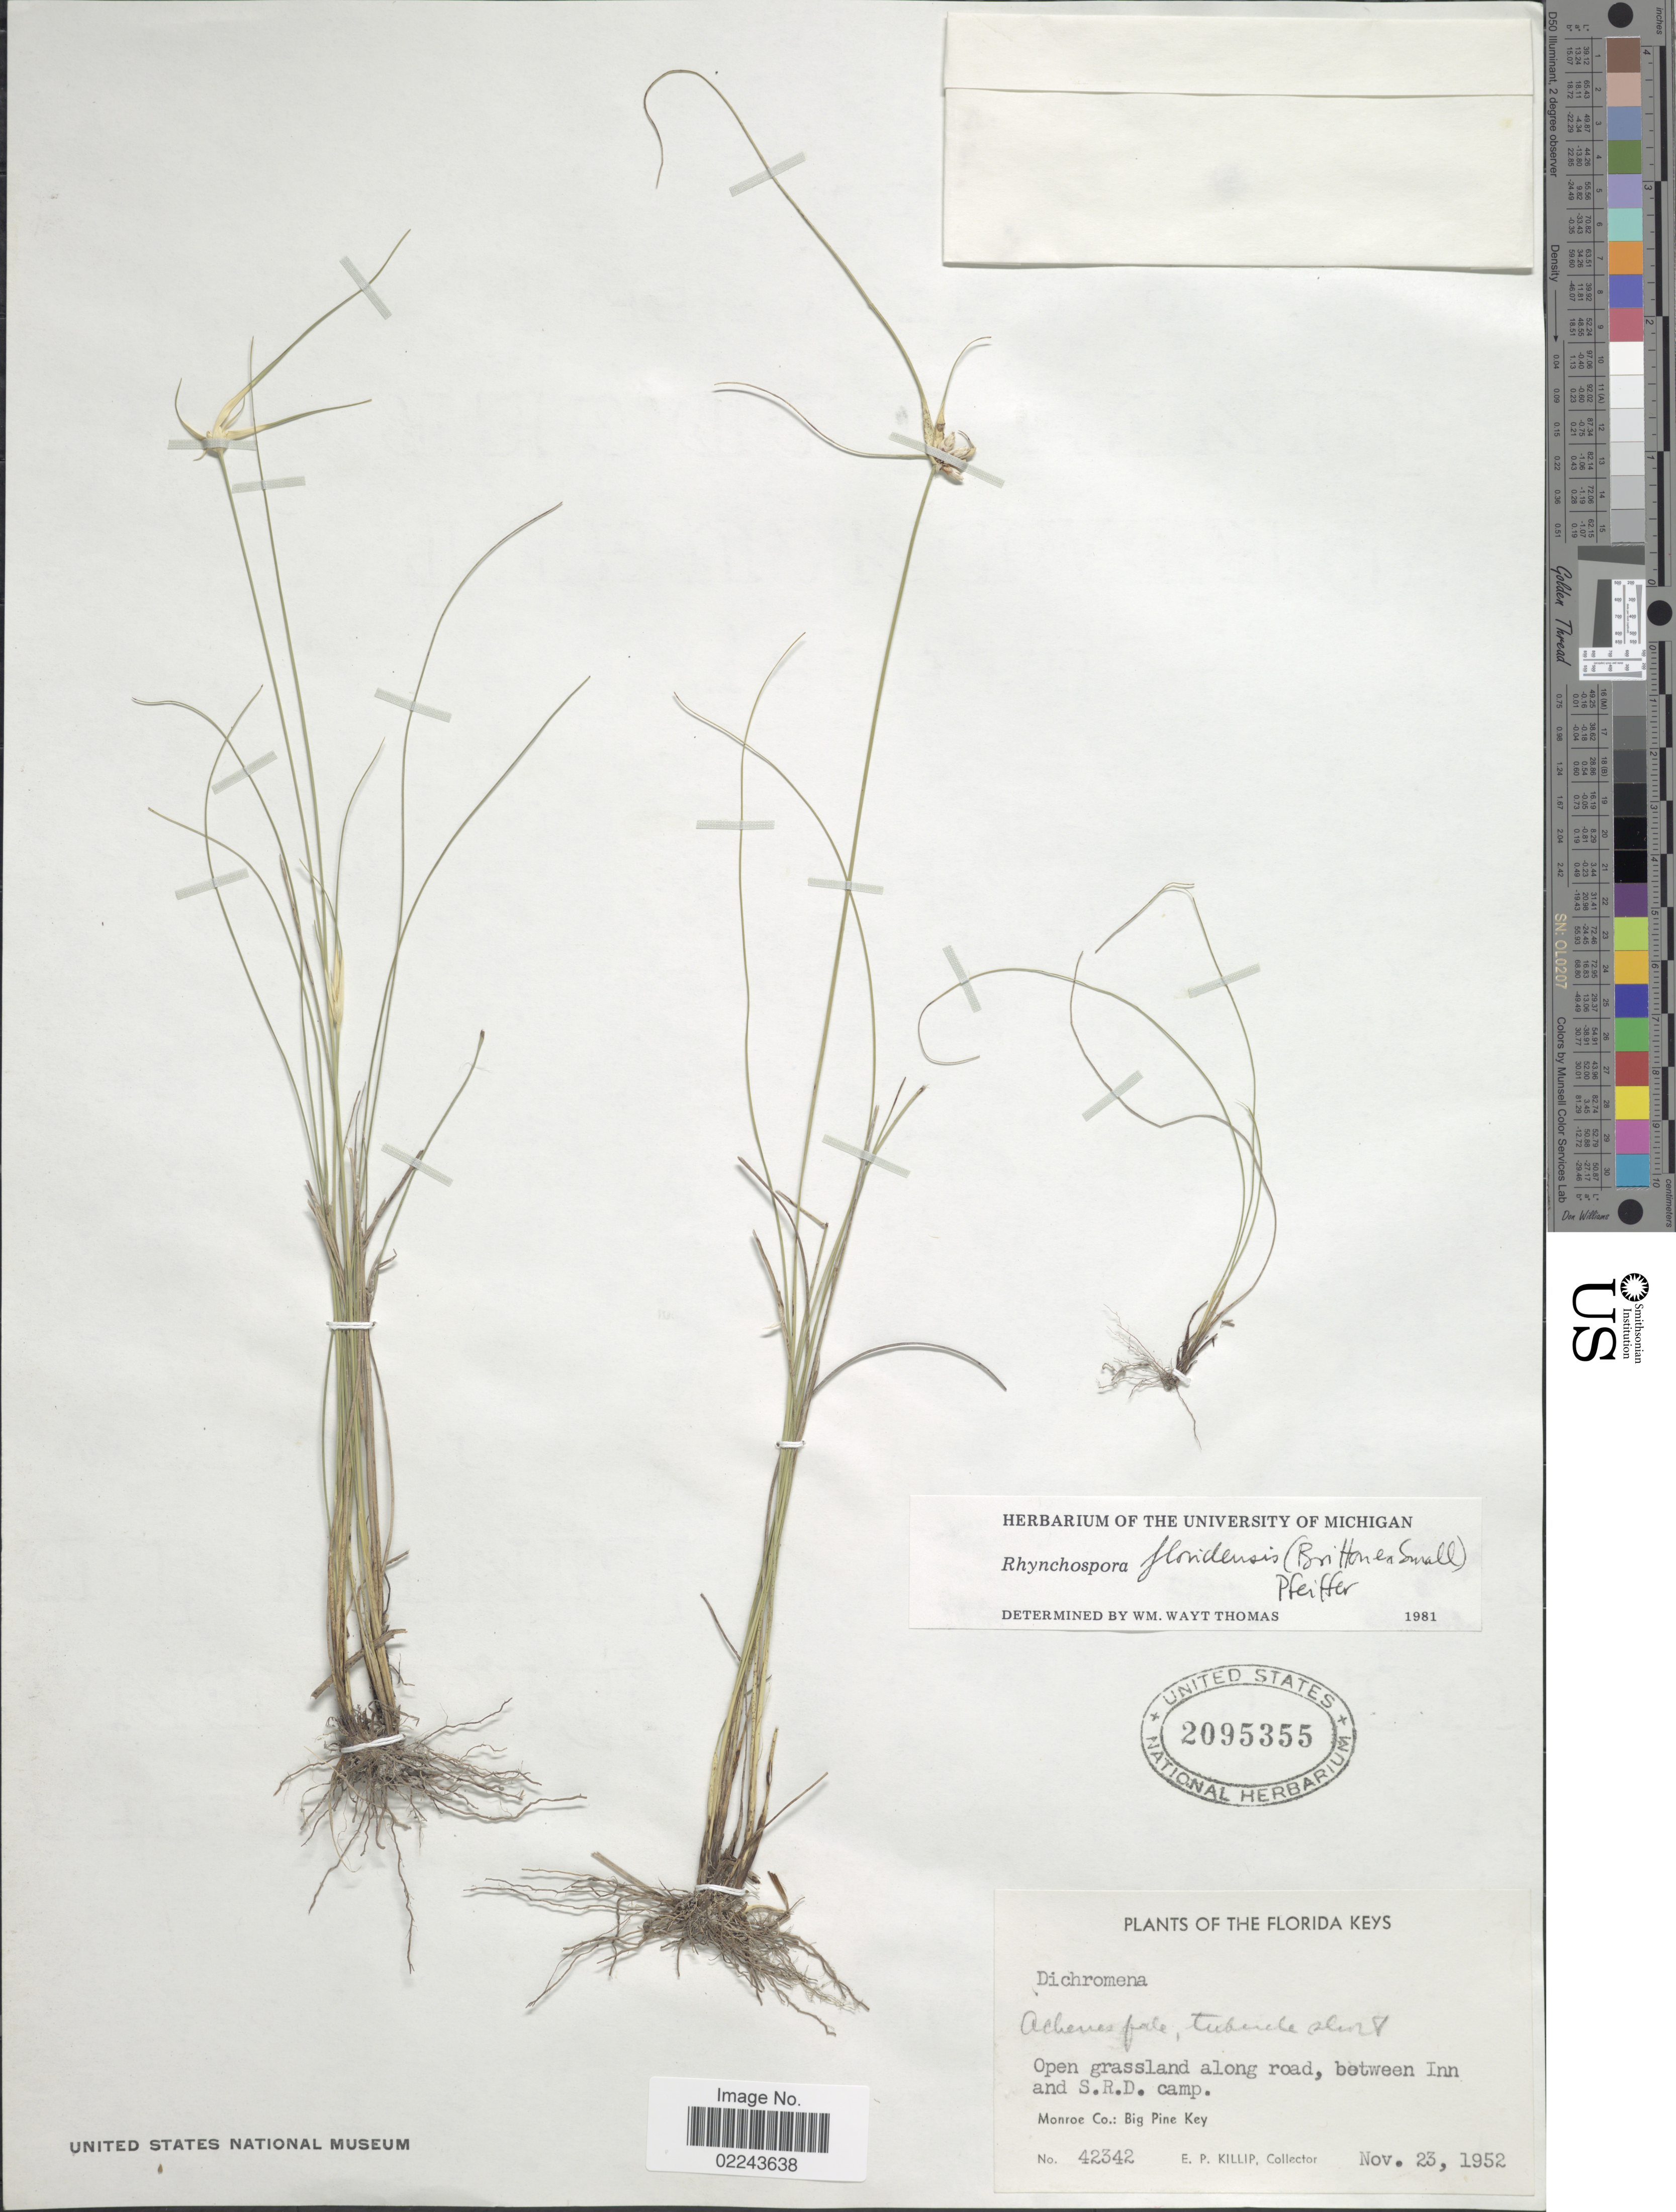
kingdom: Plantae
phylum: Tracheophyta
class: Liliopsida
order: Poales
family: Cyperaceae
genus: Rhynchospora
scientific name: Rhynchospora floridensis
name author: (Britton ex Small) H. Pfeiff.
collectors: E. P. Killip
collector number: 42342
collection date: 1952-11-23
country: United States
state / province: Florida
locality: The Florida Keys, along road, between Inn and S.R.D. Camp, Monroe Co, Big Pine Key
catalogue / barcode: US 2095355